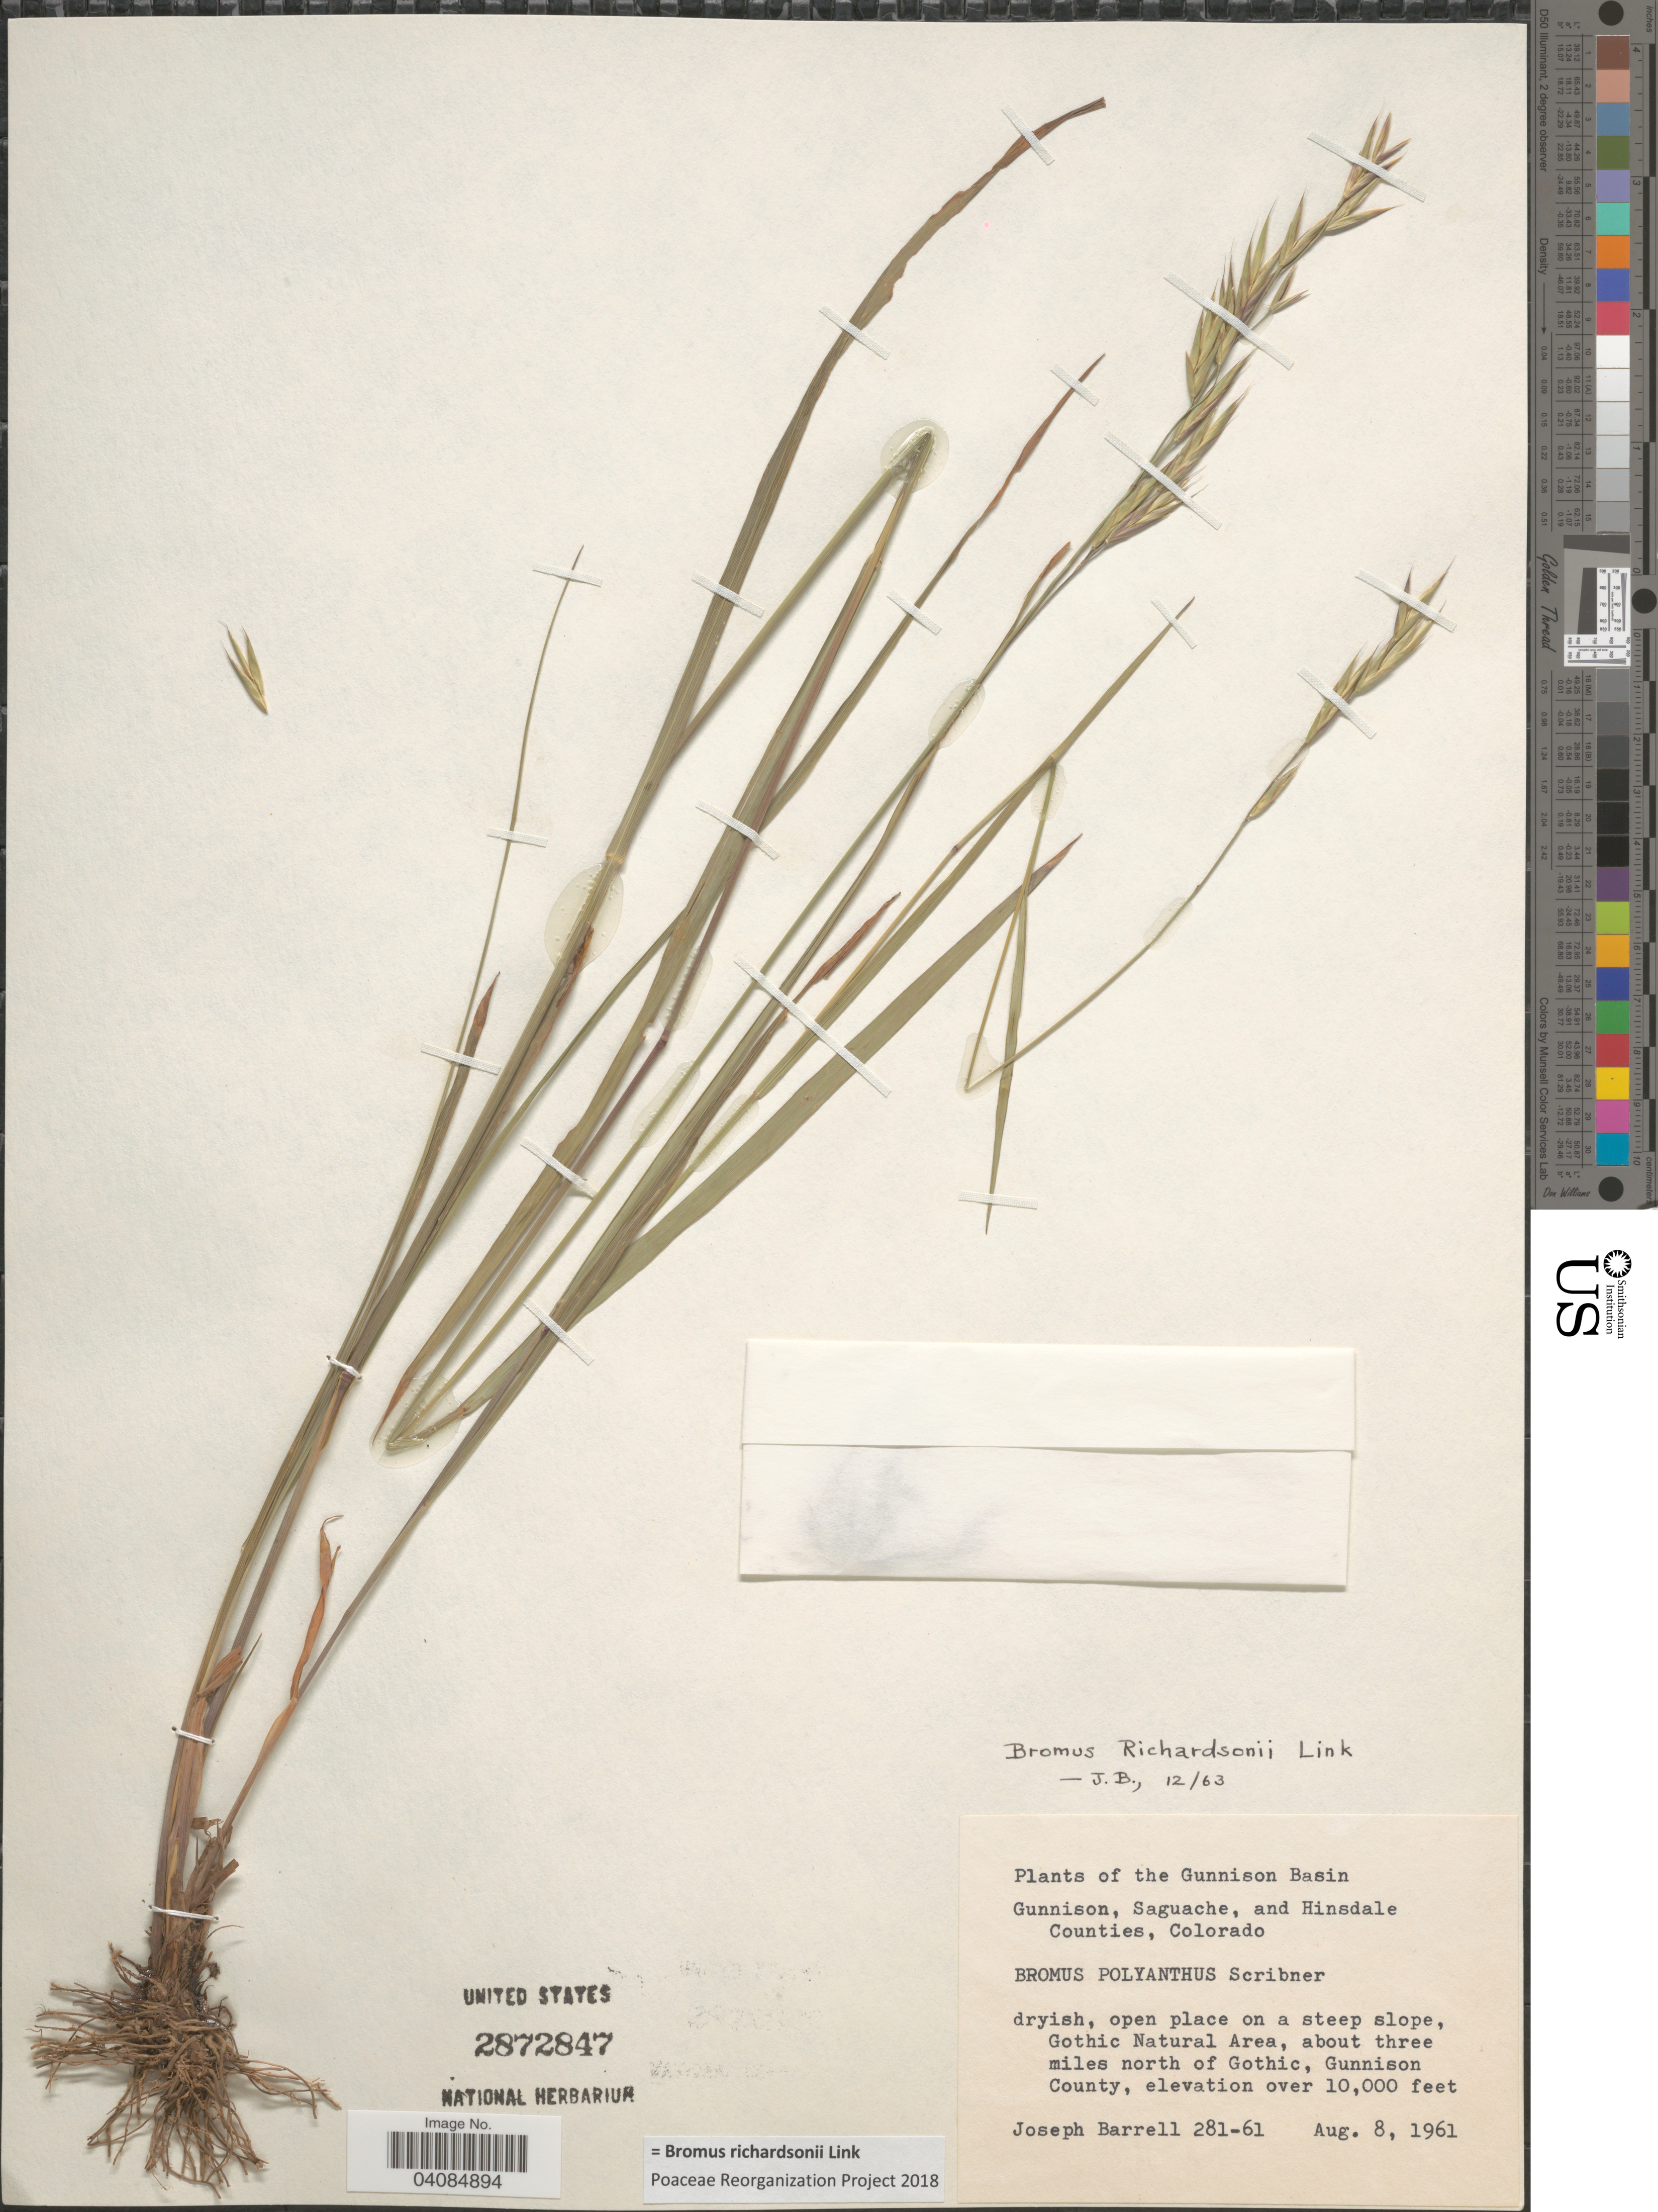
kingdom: Plantae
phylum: Tracheophyta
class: Liliopsida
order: Poales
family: Poaceae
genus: Bromus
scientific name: Bromus racemosus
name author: L.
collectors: J. Barrell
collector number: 281-61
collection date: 1961-08-08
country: United States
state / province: Colorado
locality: Gunnison Basin. Dryish, open place on a steep slope, Gothic Natural Area, about three miles north of Gothic, Gunnison County.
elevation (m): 3048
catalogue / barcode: US 2872847